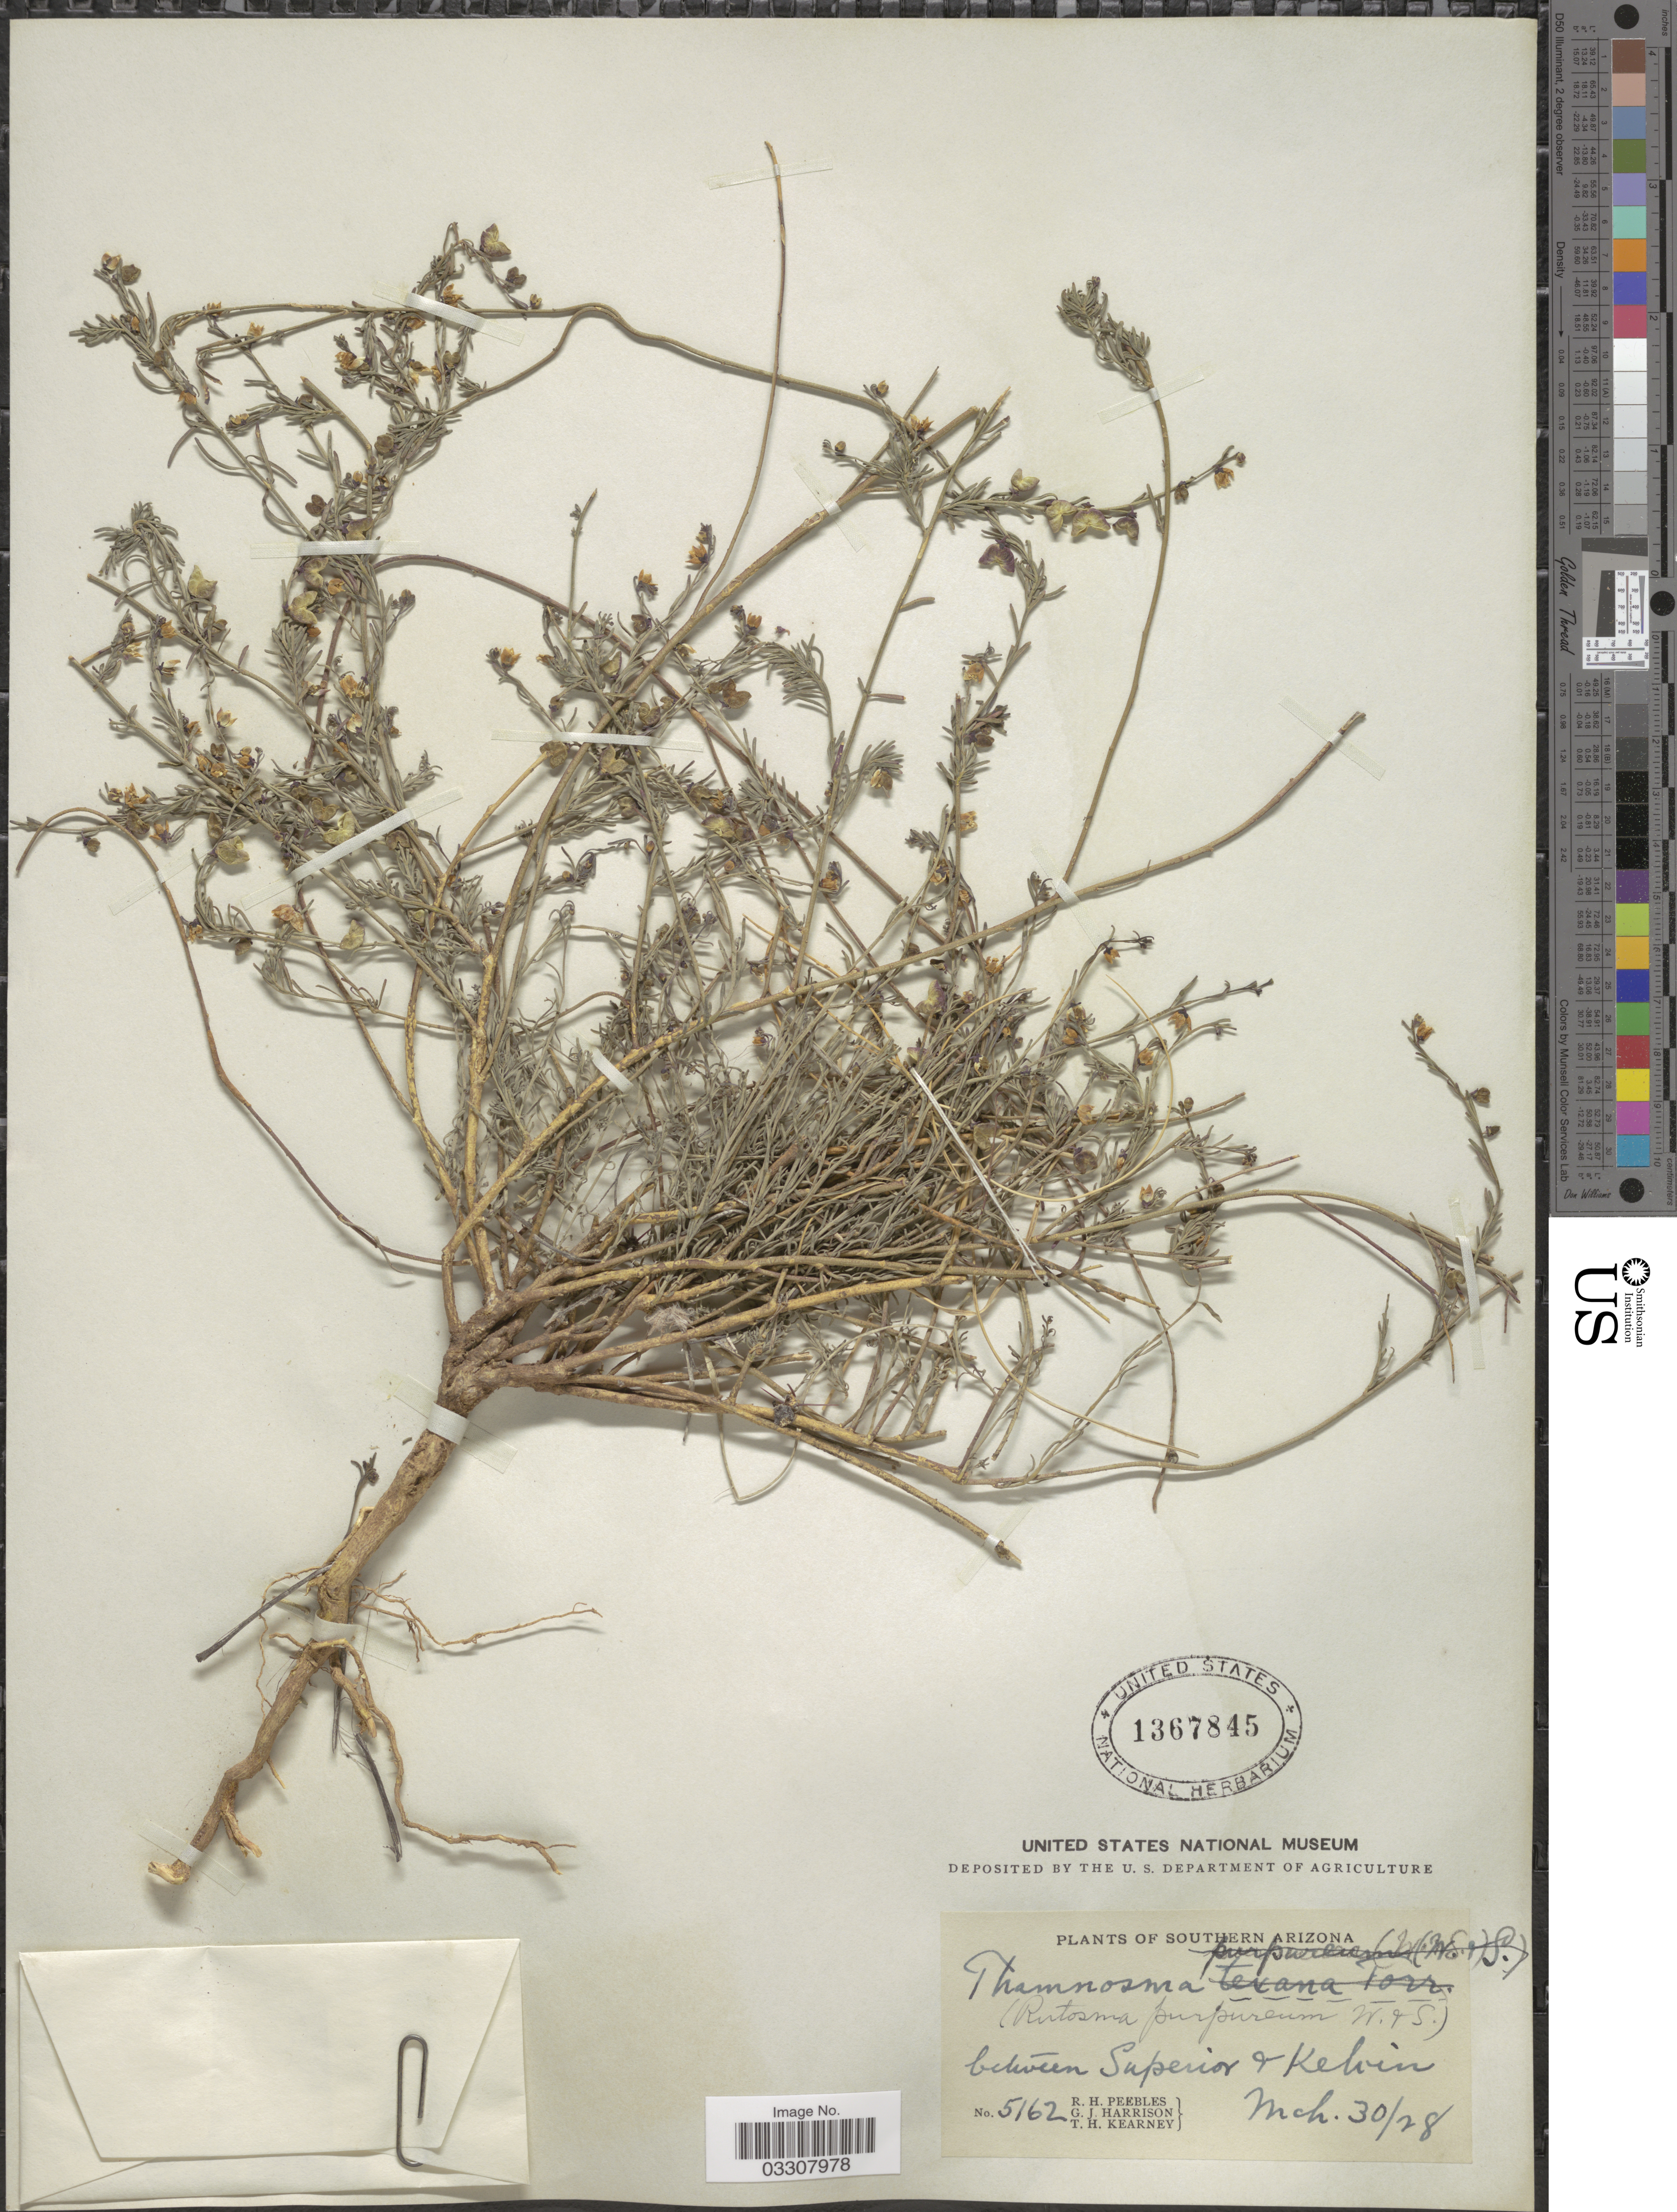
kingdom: Plantae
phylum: Tracheophyta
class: Magnoliopsida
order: Sapindales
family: Rutaceae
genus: Thamnosma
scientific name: Thamnosma texana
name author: (A. Gray) Torr.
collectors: R. H. Peebles, G. J. Harrison & T. H. Kearney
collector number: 5162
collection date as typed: Transcribed d/m/y: 30/3/28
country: United States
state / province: Arizona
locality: Southern Arizona. Between Superior + Kelvin.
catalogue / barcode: US 1367845